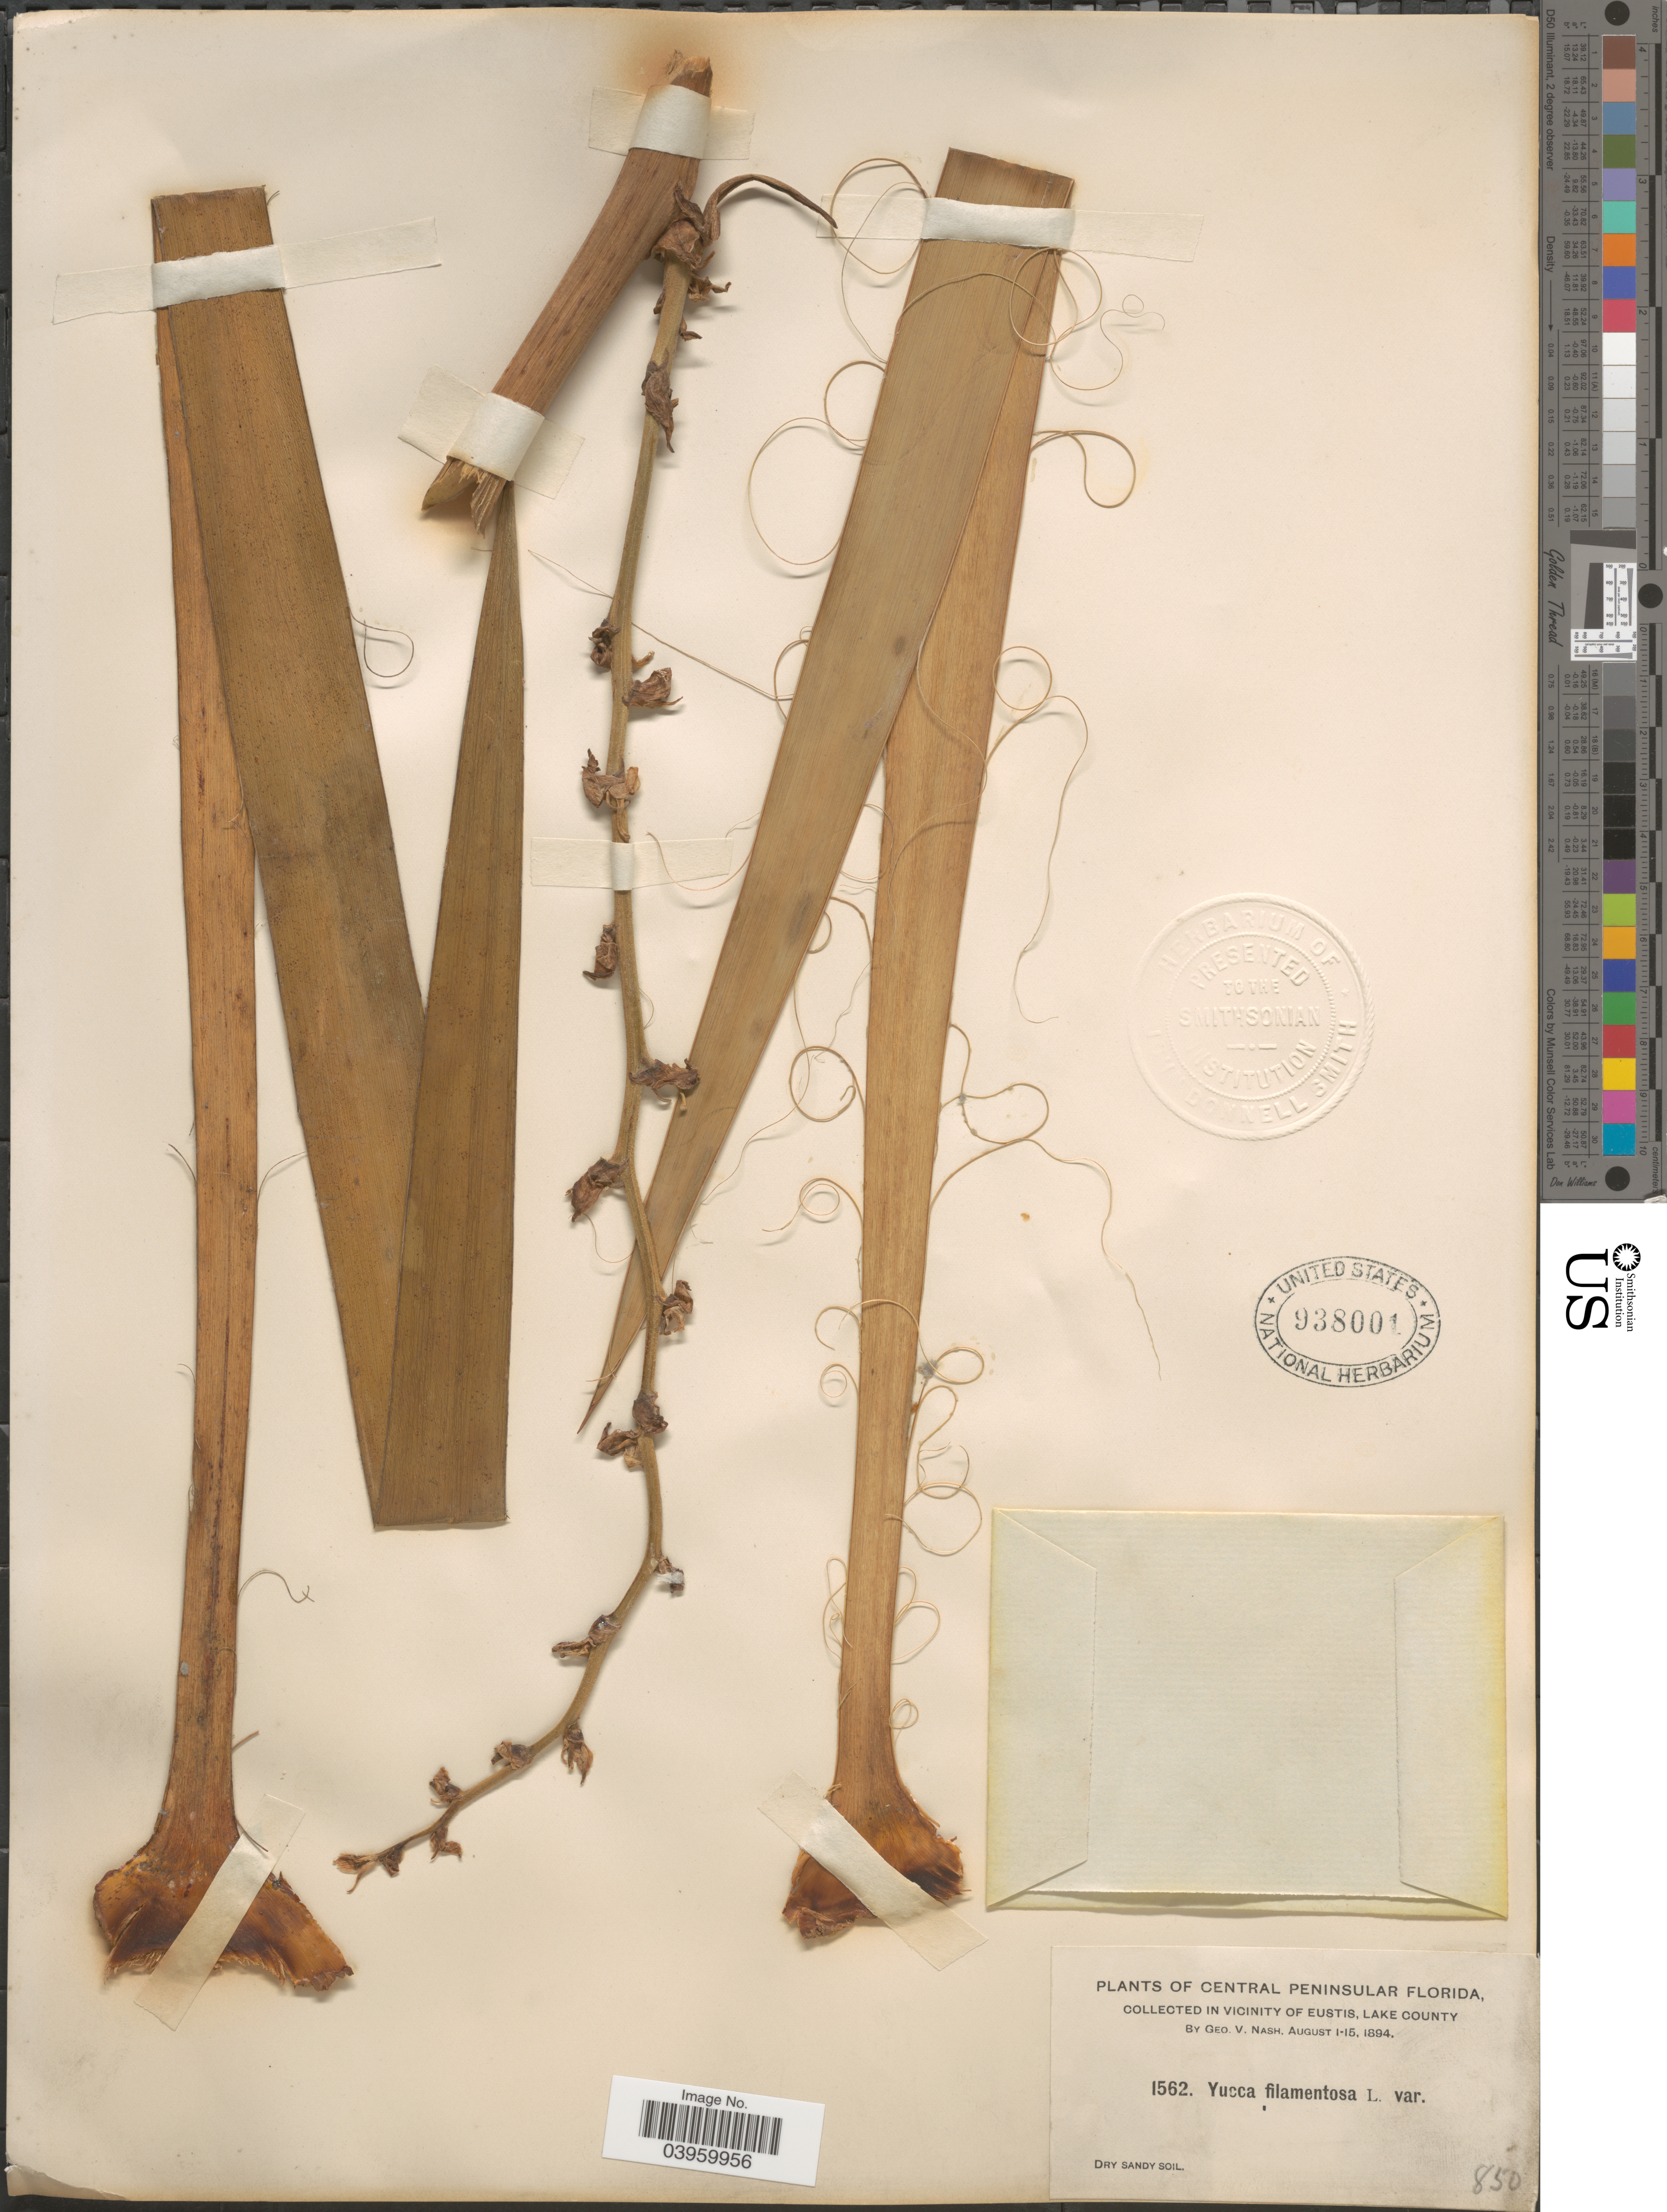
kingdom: Plantae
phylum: Tracheophyta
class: Liliopsida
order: Asparagales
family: Asparagaceae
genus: Yucca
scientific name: Yucca filamentosa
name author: L.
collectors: G. V. Nash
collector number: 1562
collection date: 1894-08-01/1894-08-15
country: United States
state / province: Florida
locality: Central Peninsular Florida. Vicinity of Eustis, Lake County.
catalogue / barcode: US 938001